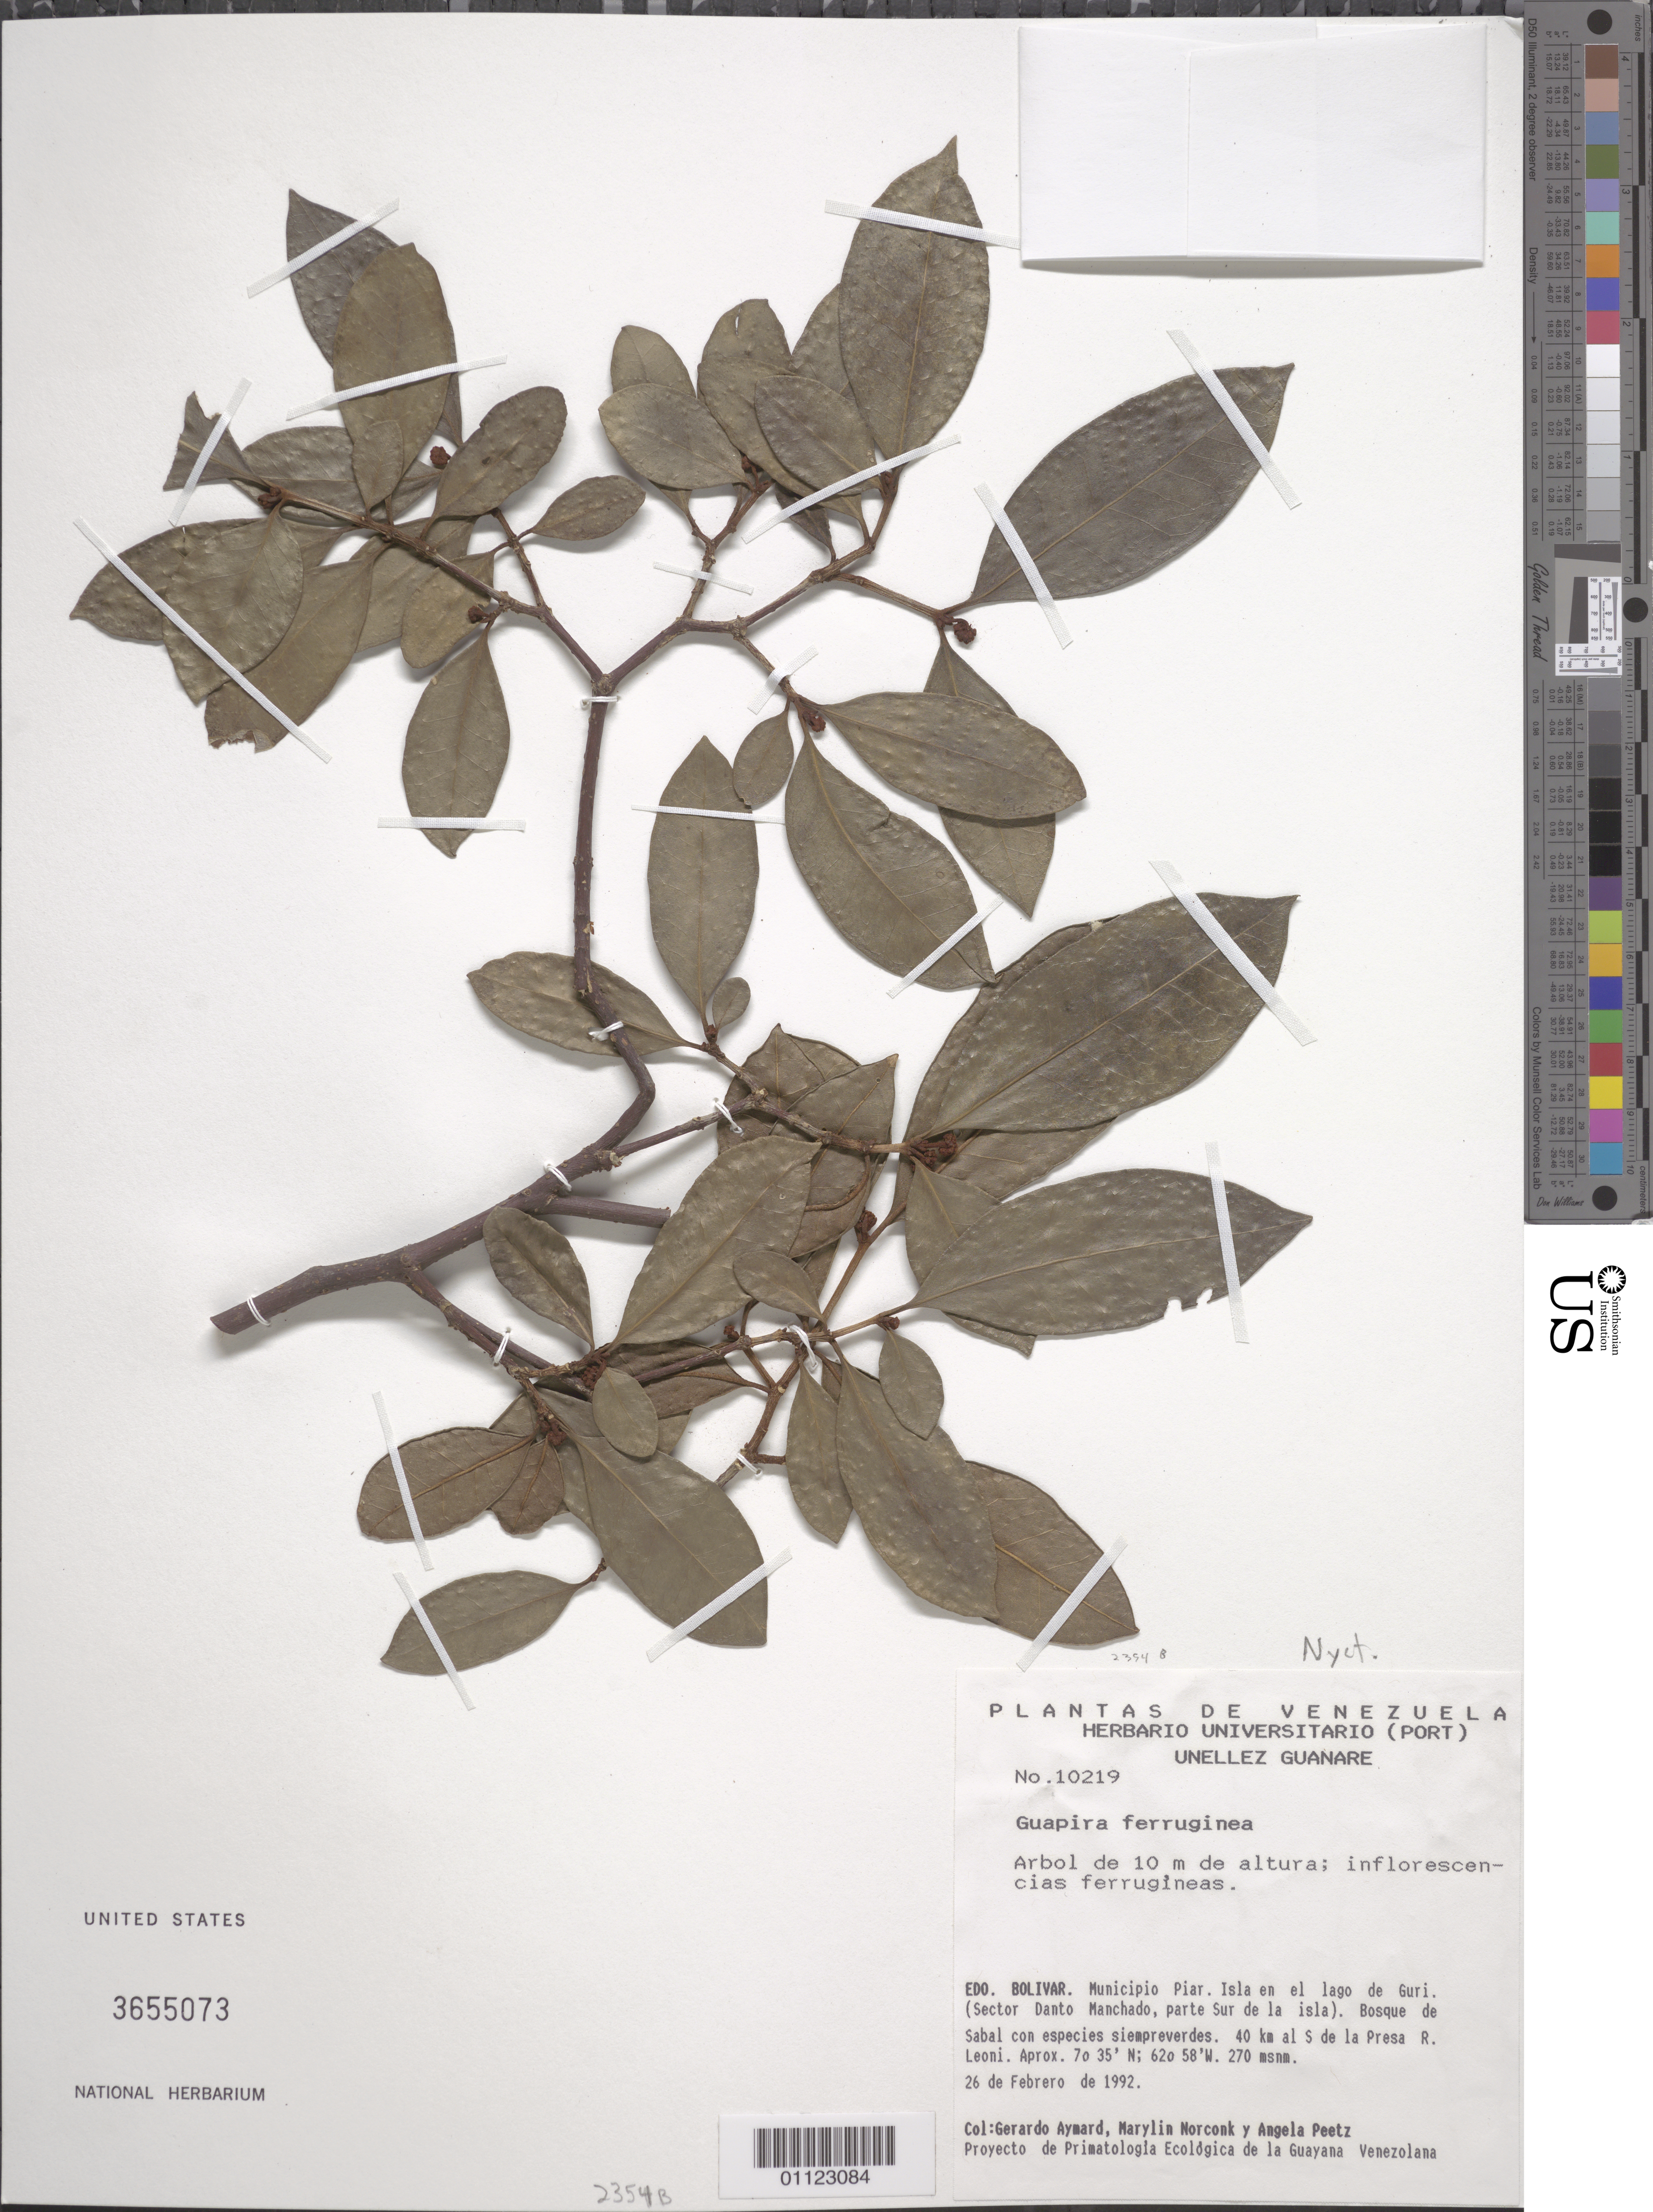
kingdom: Plantae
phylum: Tracheophyta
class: Magnoliopsida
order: Caryophyllales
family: Nyctaginaceae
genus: Guapira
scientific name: Guapira ferruginea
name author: (Klotzsch ex Choisy) Lundell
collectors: G. A. Aymard, M. Norconk & A. Peetz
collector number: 10219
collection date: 1992-02-26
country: Venezuela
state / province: Bolívar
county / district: Piar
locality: Isla en el lago de Guri (Sector Danto Manchado, parte Sur de la isla). 40 km al S de la Presa R. Leoni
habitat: Bosque de Sabal con especies siempreverdes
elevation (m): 270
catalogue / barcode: US 3655073